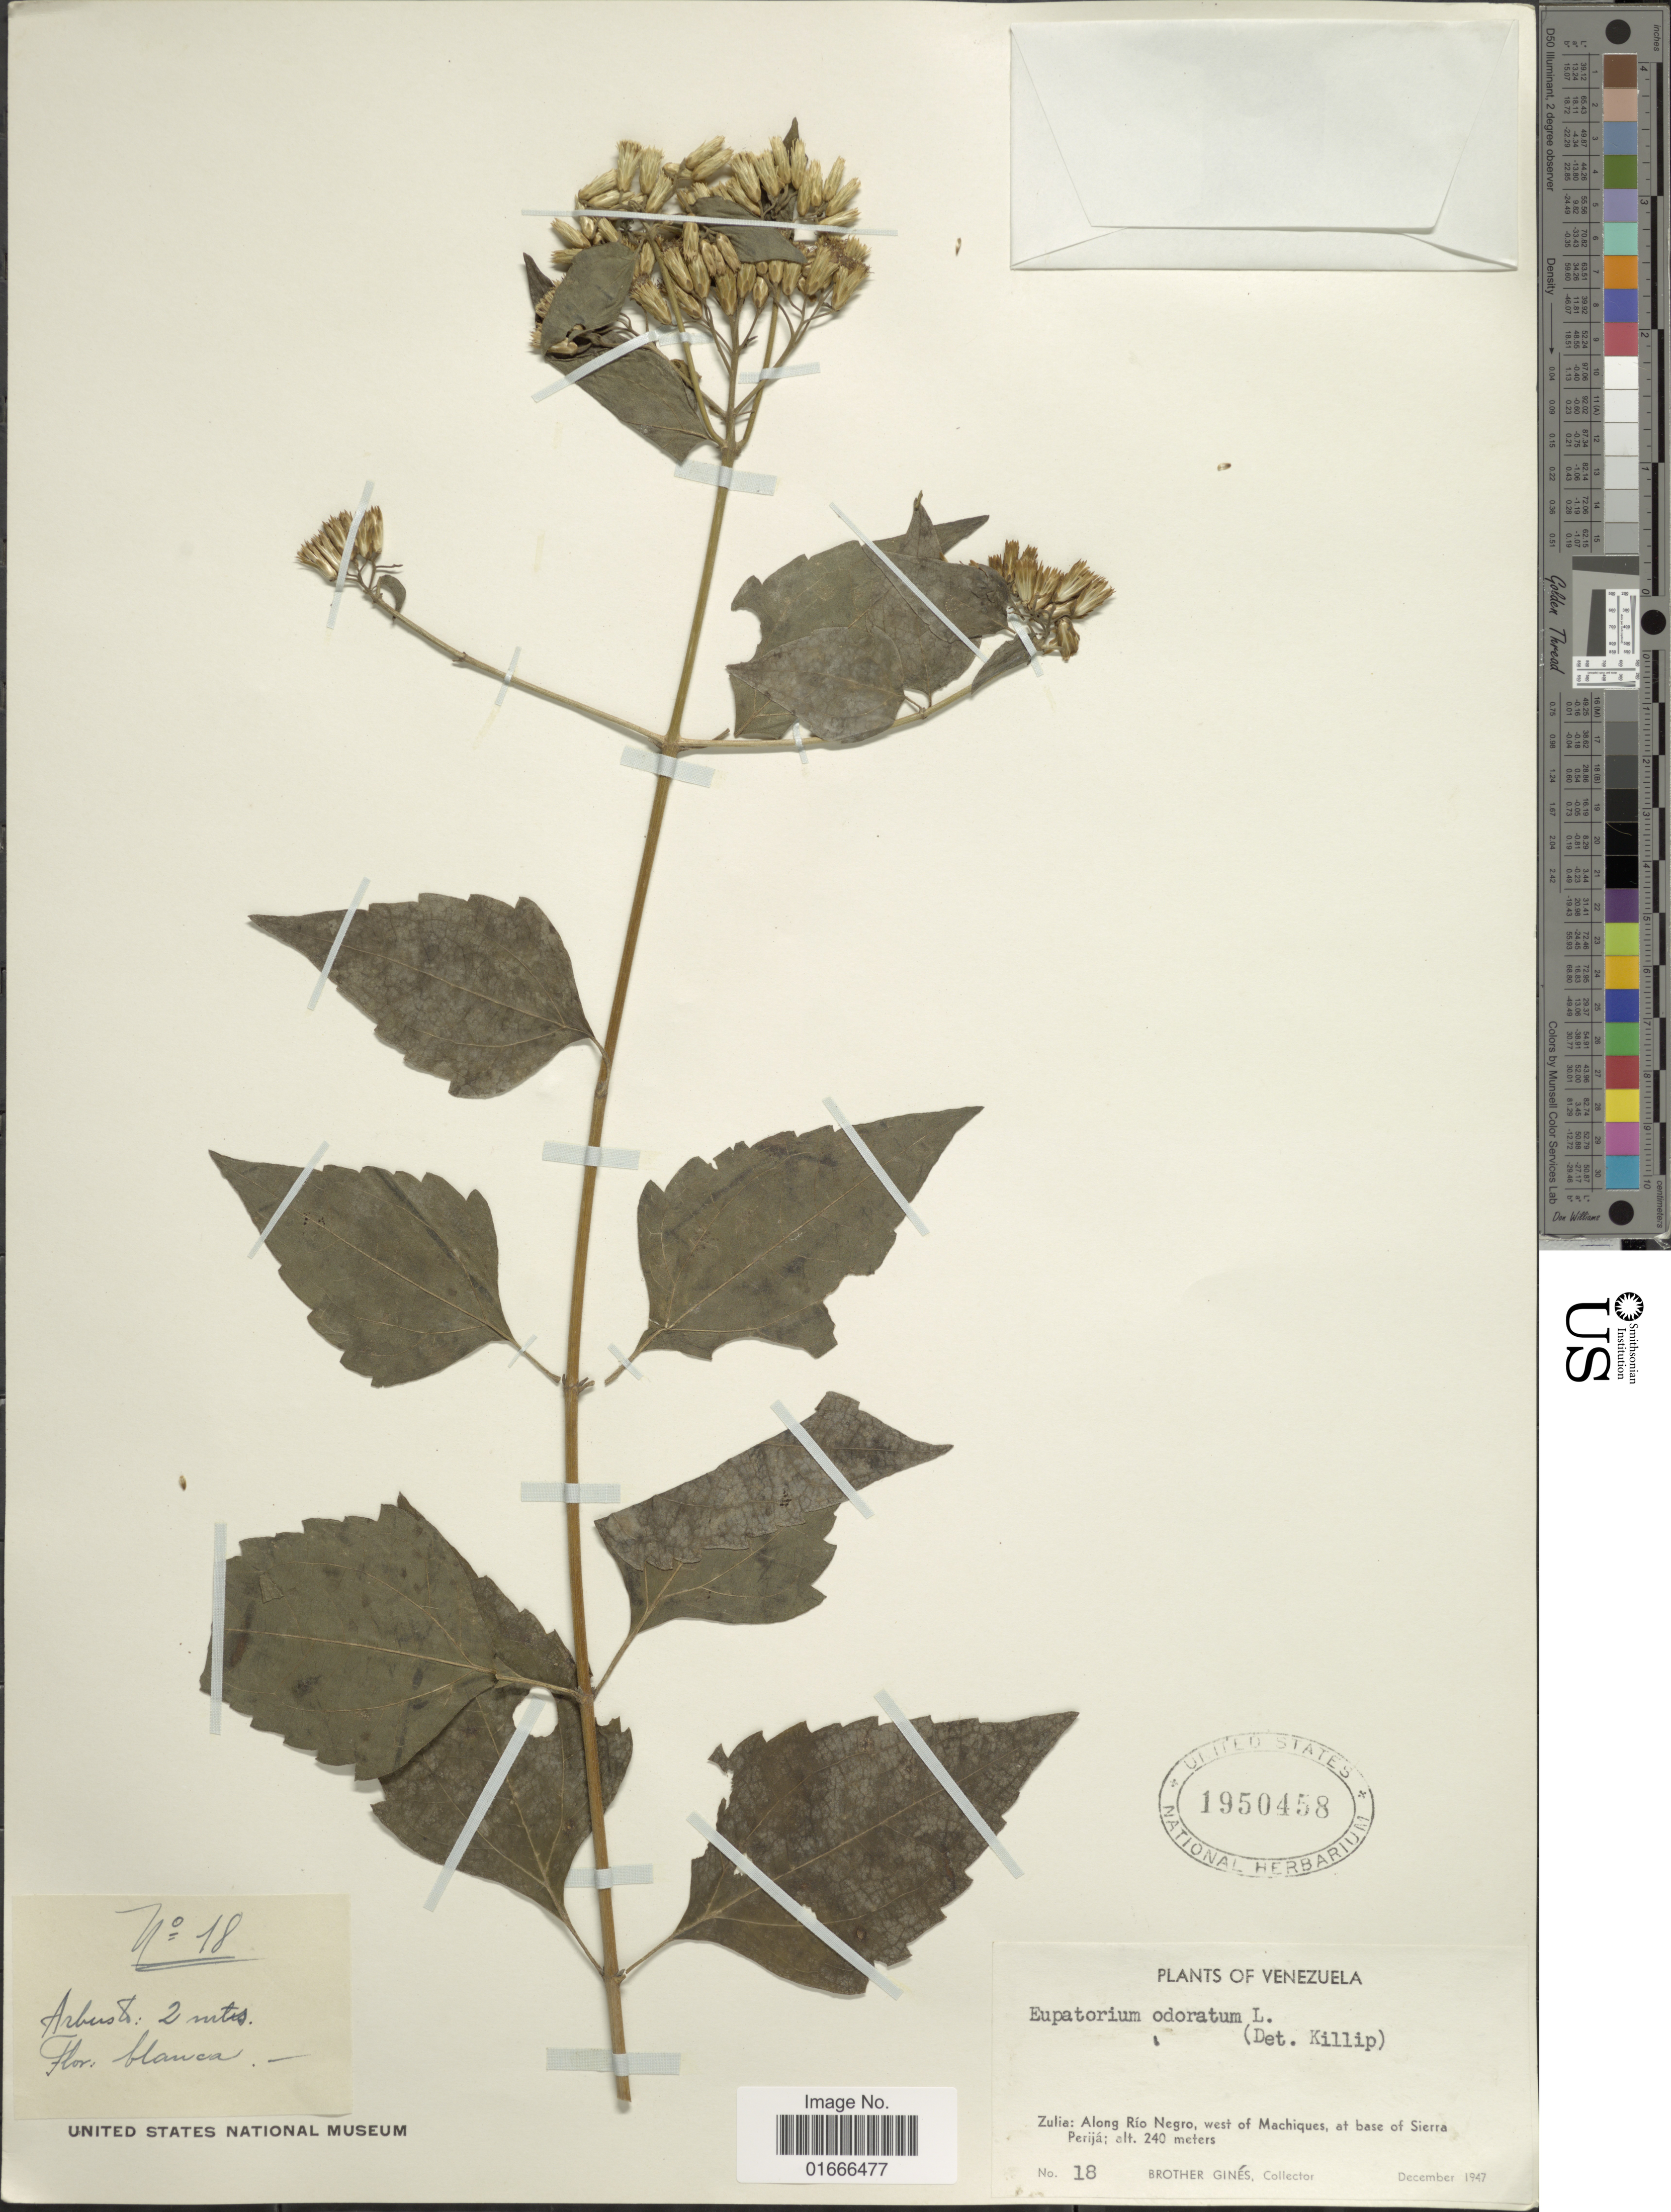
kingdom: Plantae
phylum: Tracheophyta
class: Magnoliopsida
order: Asterales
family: Asteraceae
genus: Chromolaena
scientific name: Chromolaena odorata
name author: (L.) R.M. King & H. Rob.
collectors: Bro. Gines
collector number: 18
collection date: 1947-12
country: Venezuela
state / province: Zulia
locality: Along Rio Negro, west of Machiques, at base of Sierra Perija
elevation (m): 240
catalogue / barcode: US 1950458